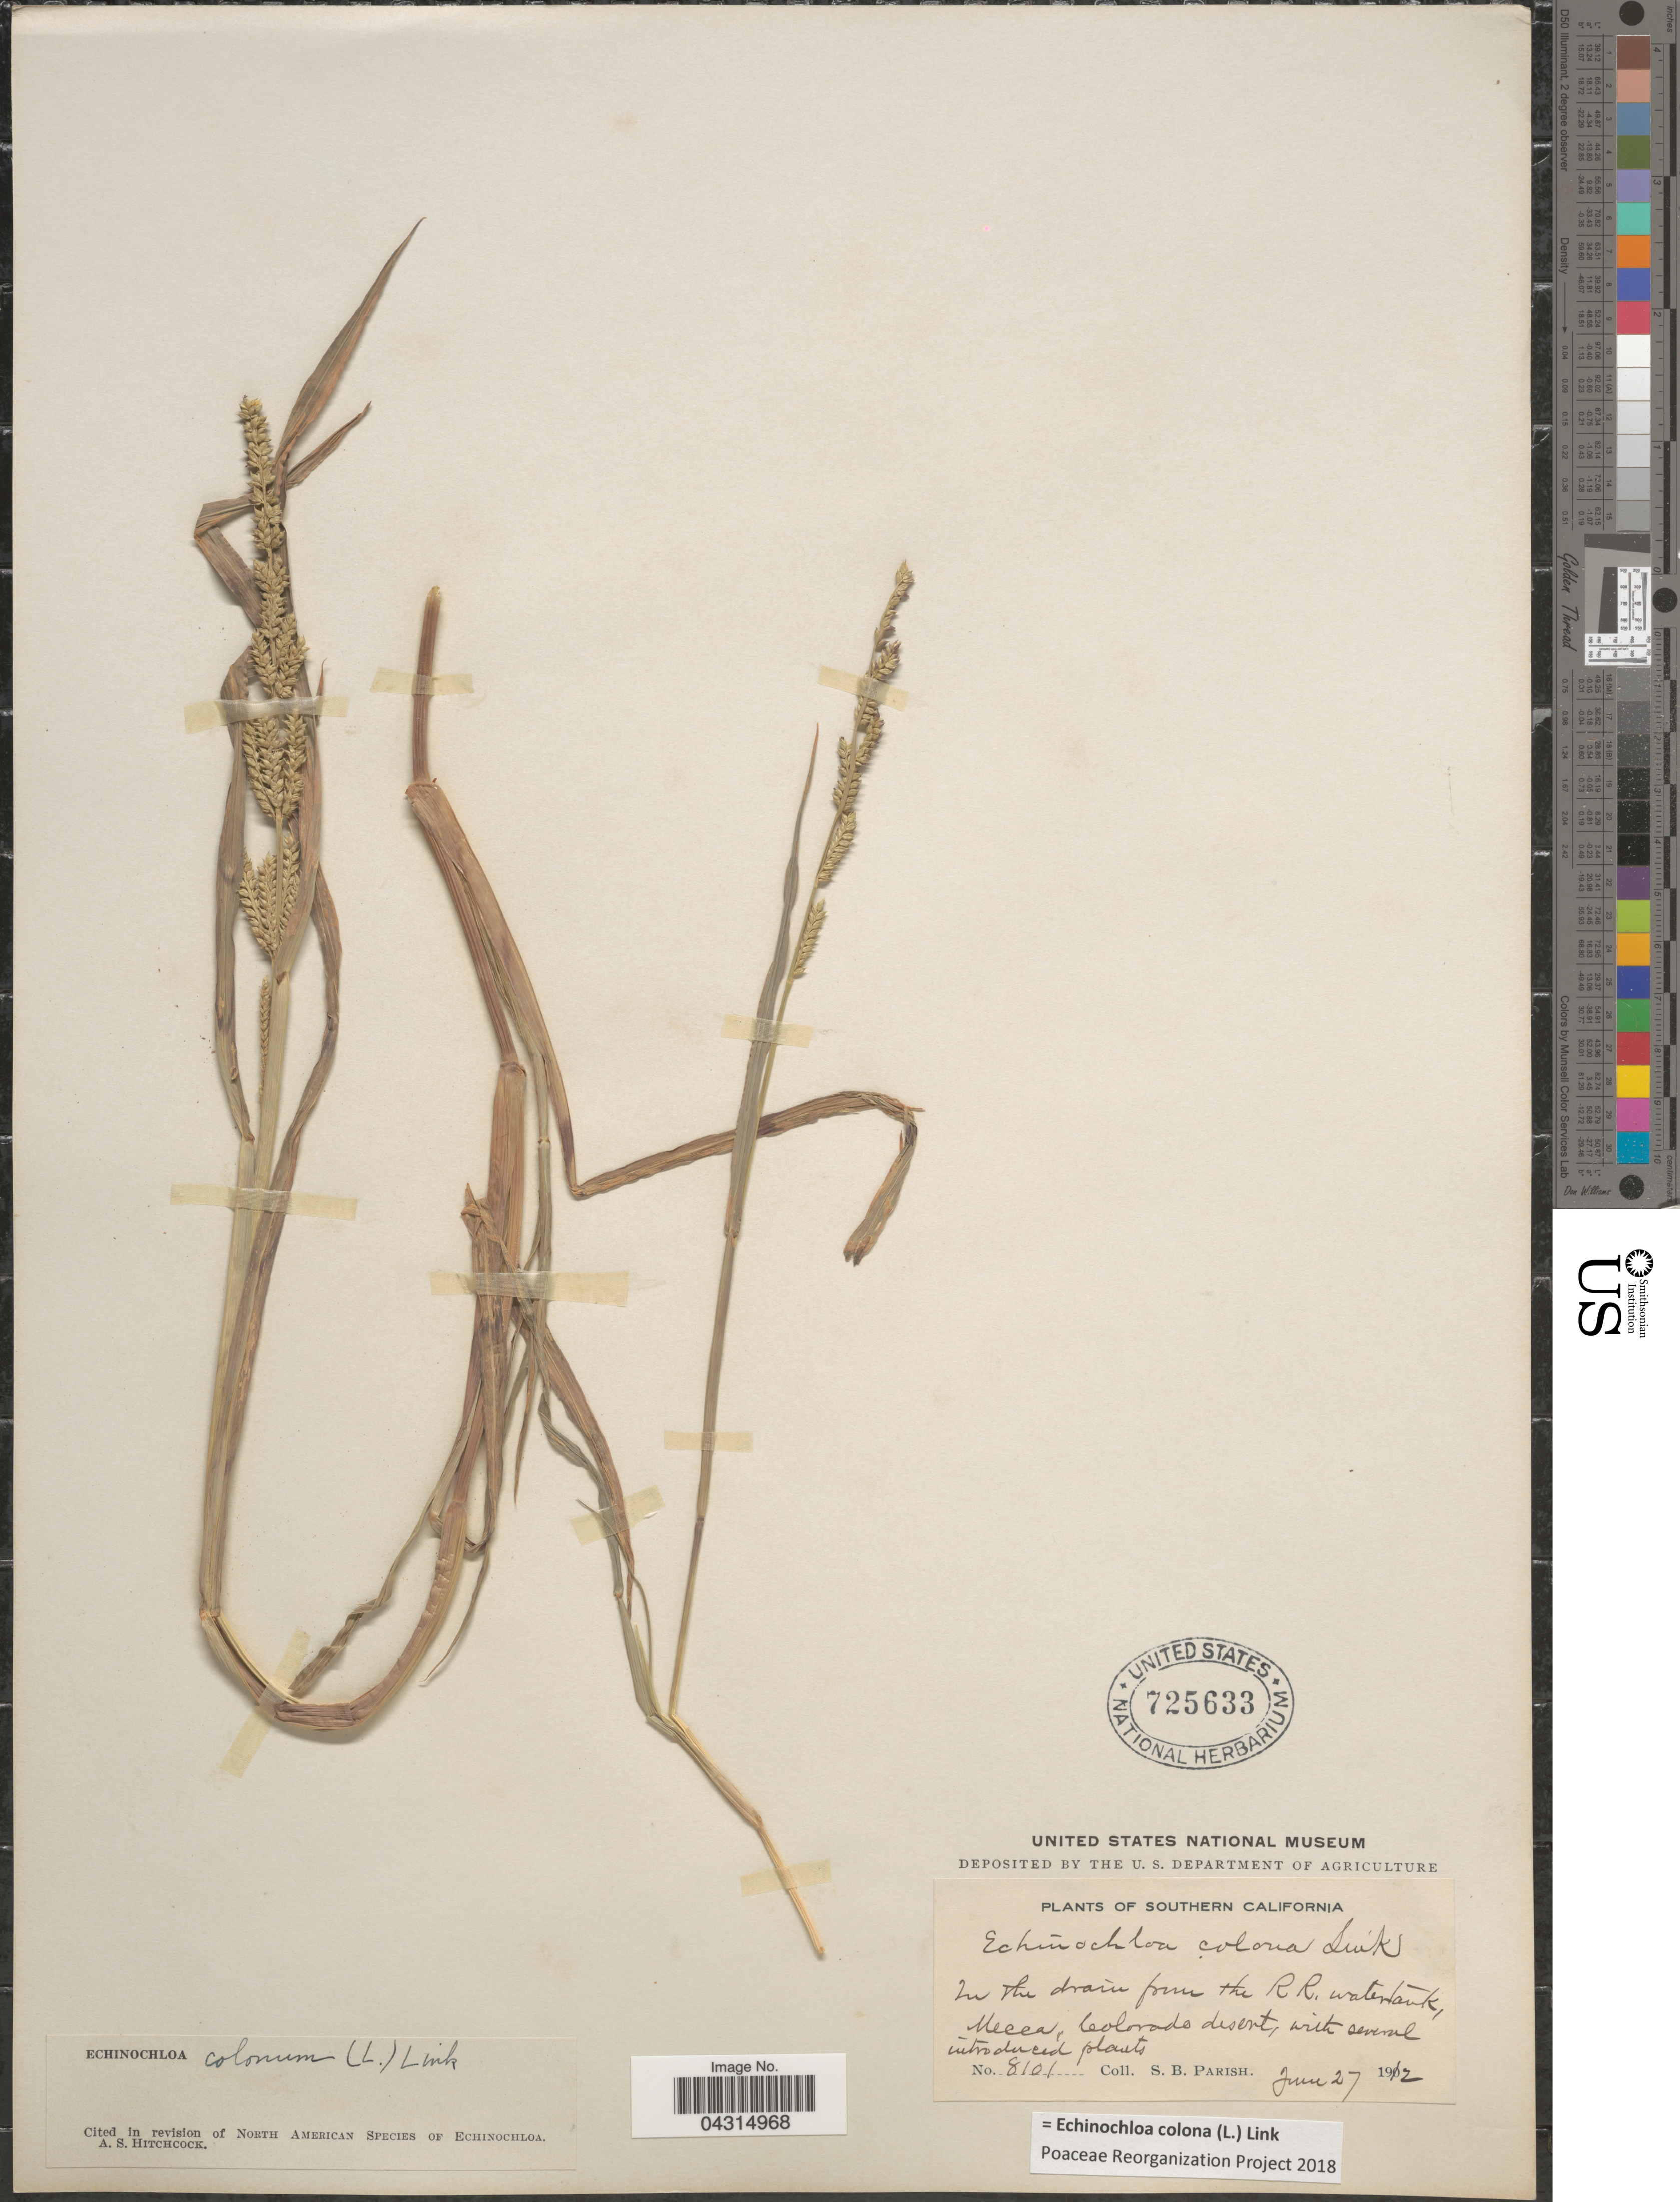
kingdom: Plantae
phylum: Tracheophyta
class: Liliopsida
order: Poales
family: Poaceae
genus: Echinochloa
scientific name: Echinochloa colona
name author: (L.) Link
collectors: S. B. Parish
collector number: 8101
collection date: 1912-06-27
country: United States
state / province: California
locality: Southern California. In the drain from the R. R. watertank, Mecca, Colorado desert.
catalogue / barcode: US 725633